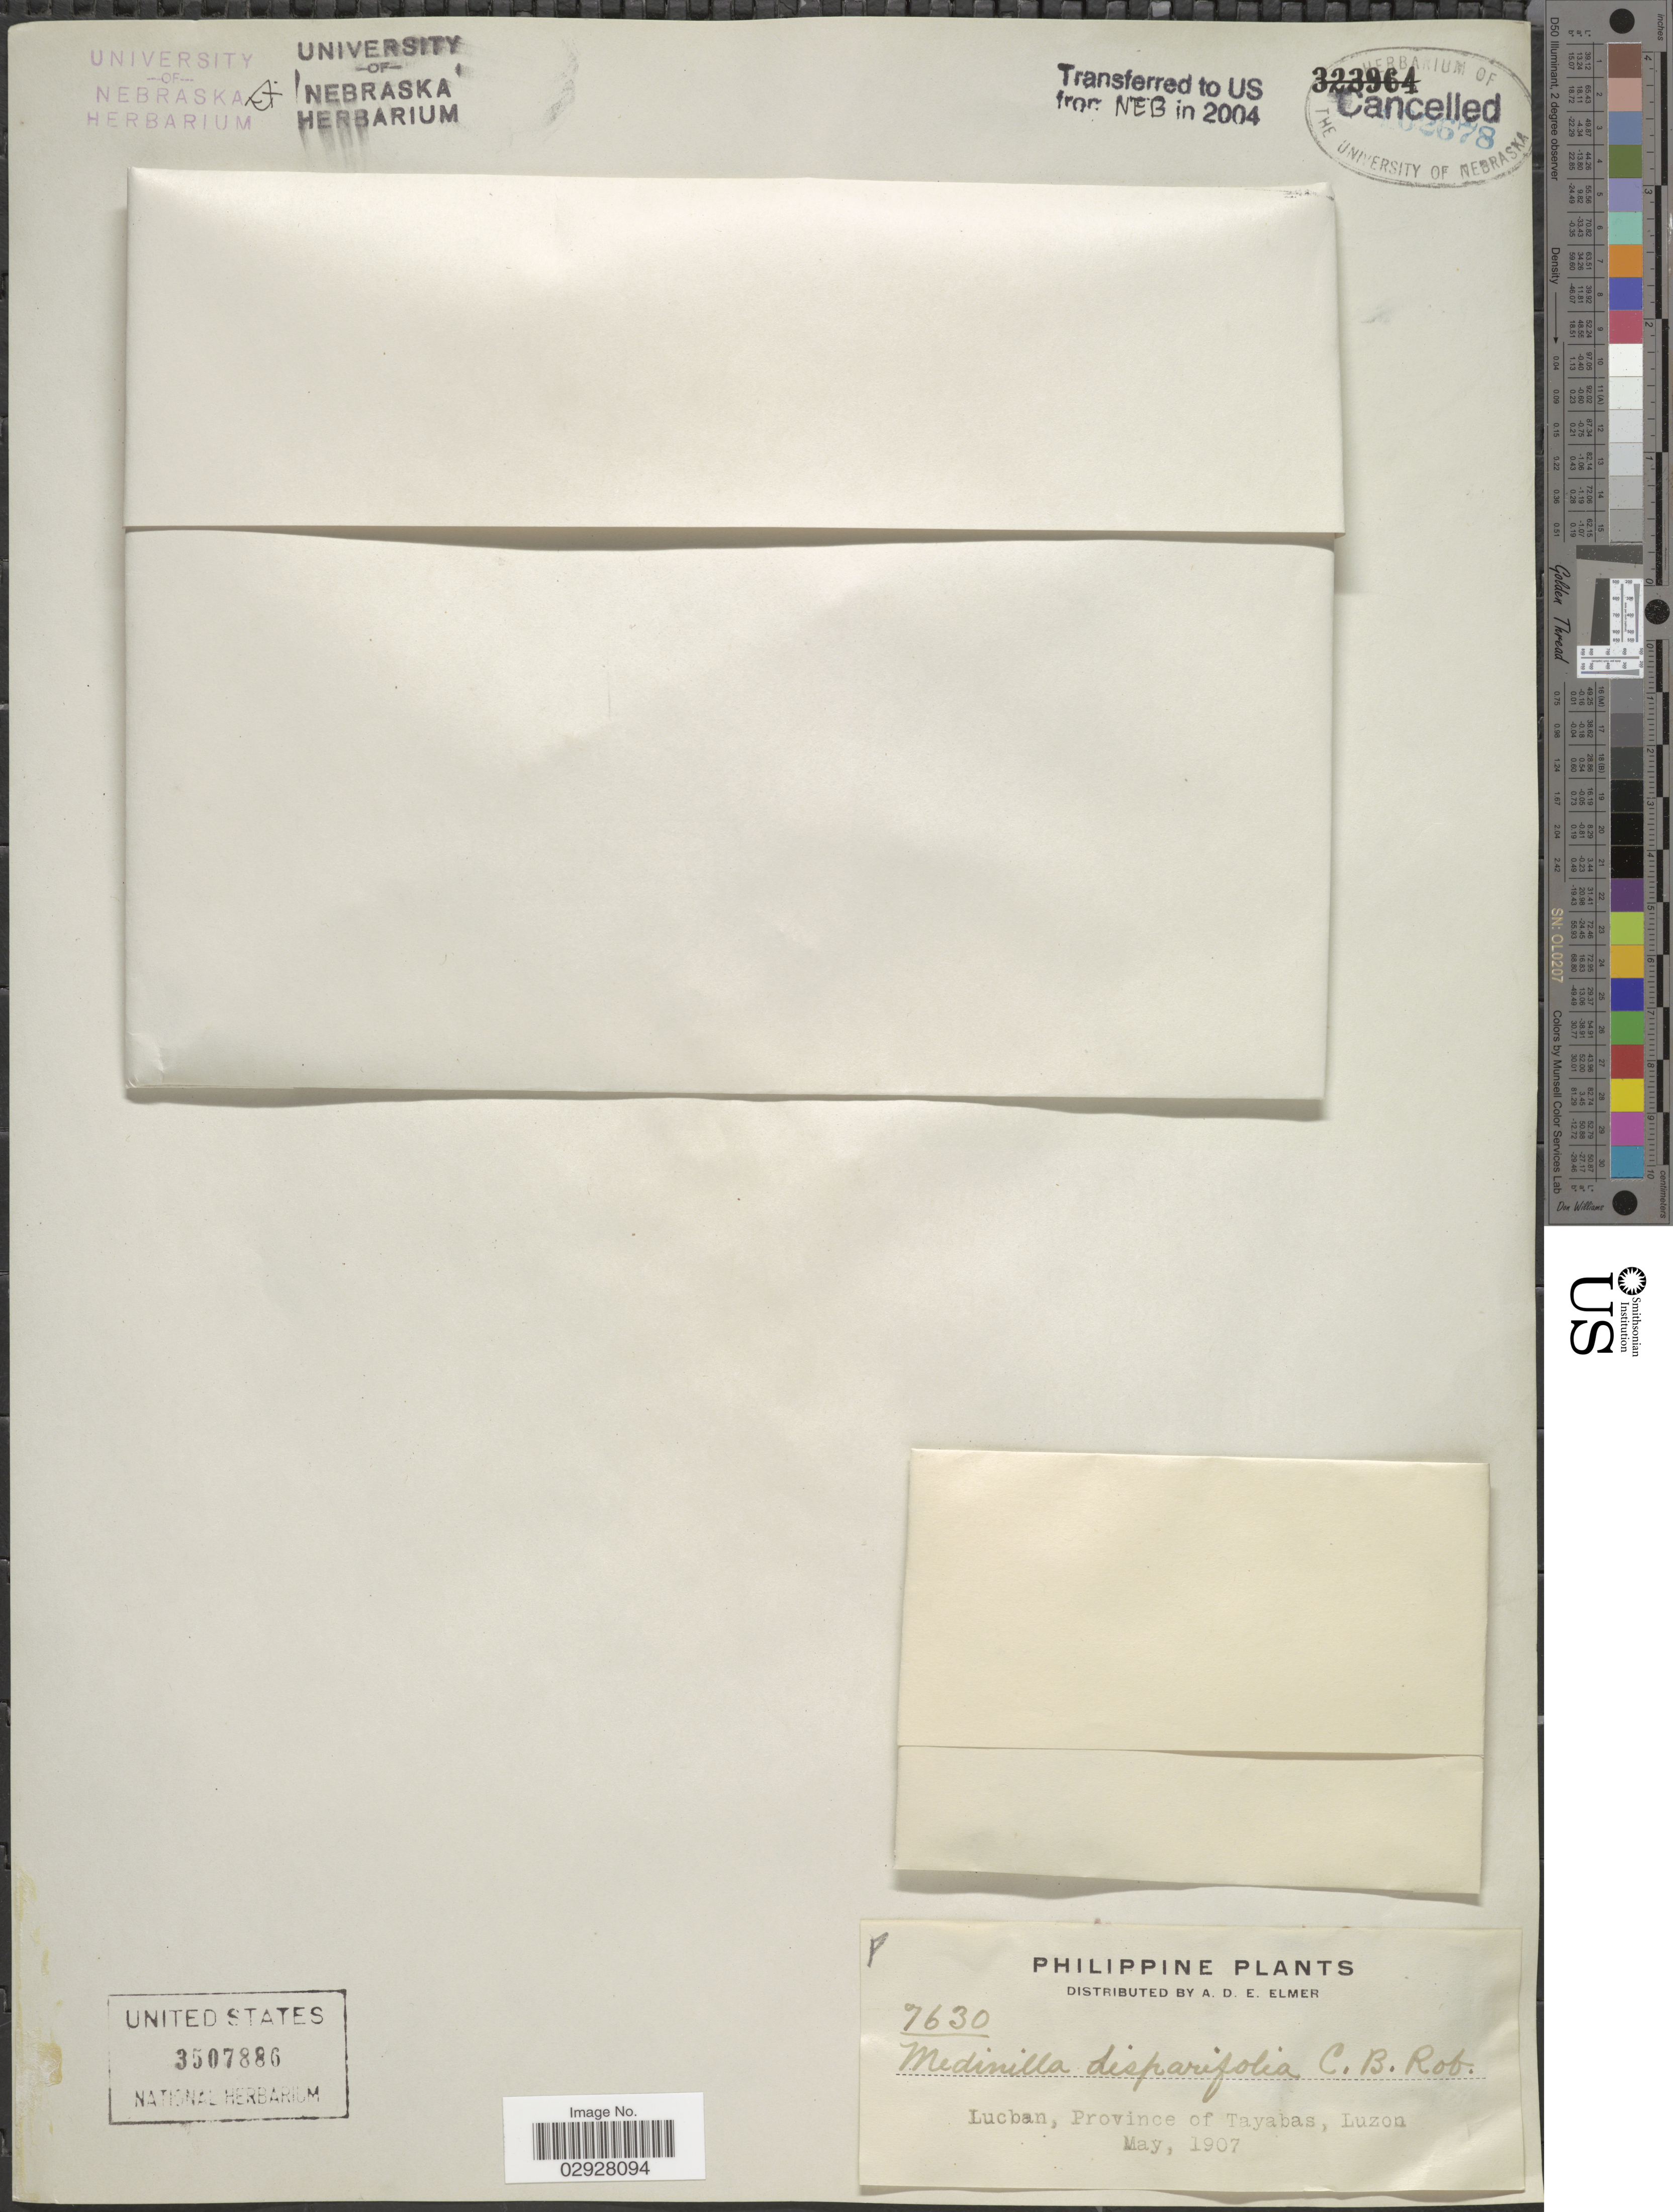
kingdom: Plantae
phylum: Tracheophyta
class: Magnoliopsida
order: Myrtales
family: Melastomataceae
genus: Medinilla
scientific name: Medinilla disparifolia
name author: C.B. Rob.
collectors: A. D. E. Elmer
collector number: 7630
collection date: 1907-05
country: Philippines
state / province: Calabarzon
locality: Lucban, Province of Tayabas, Luzon.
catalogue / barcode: US 3507886